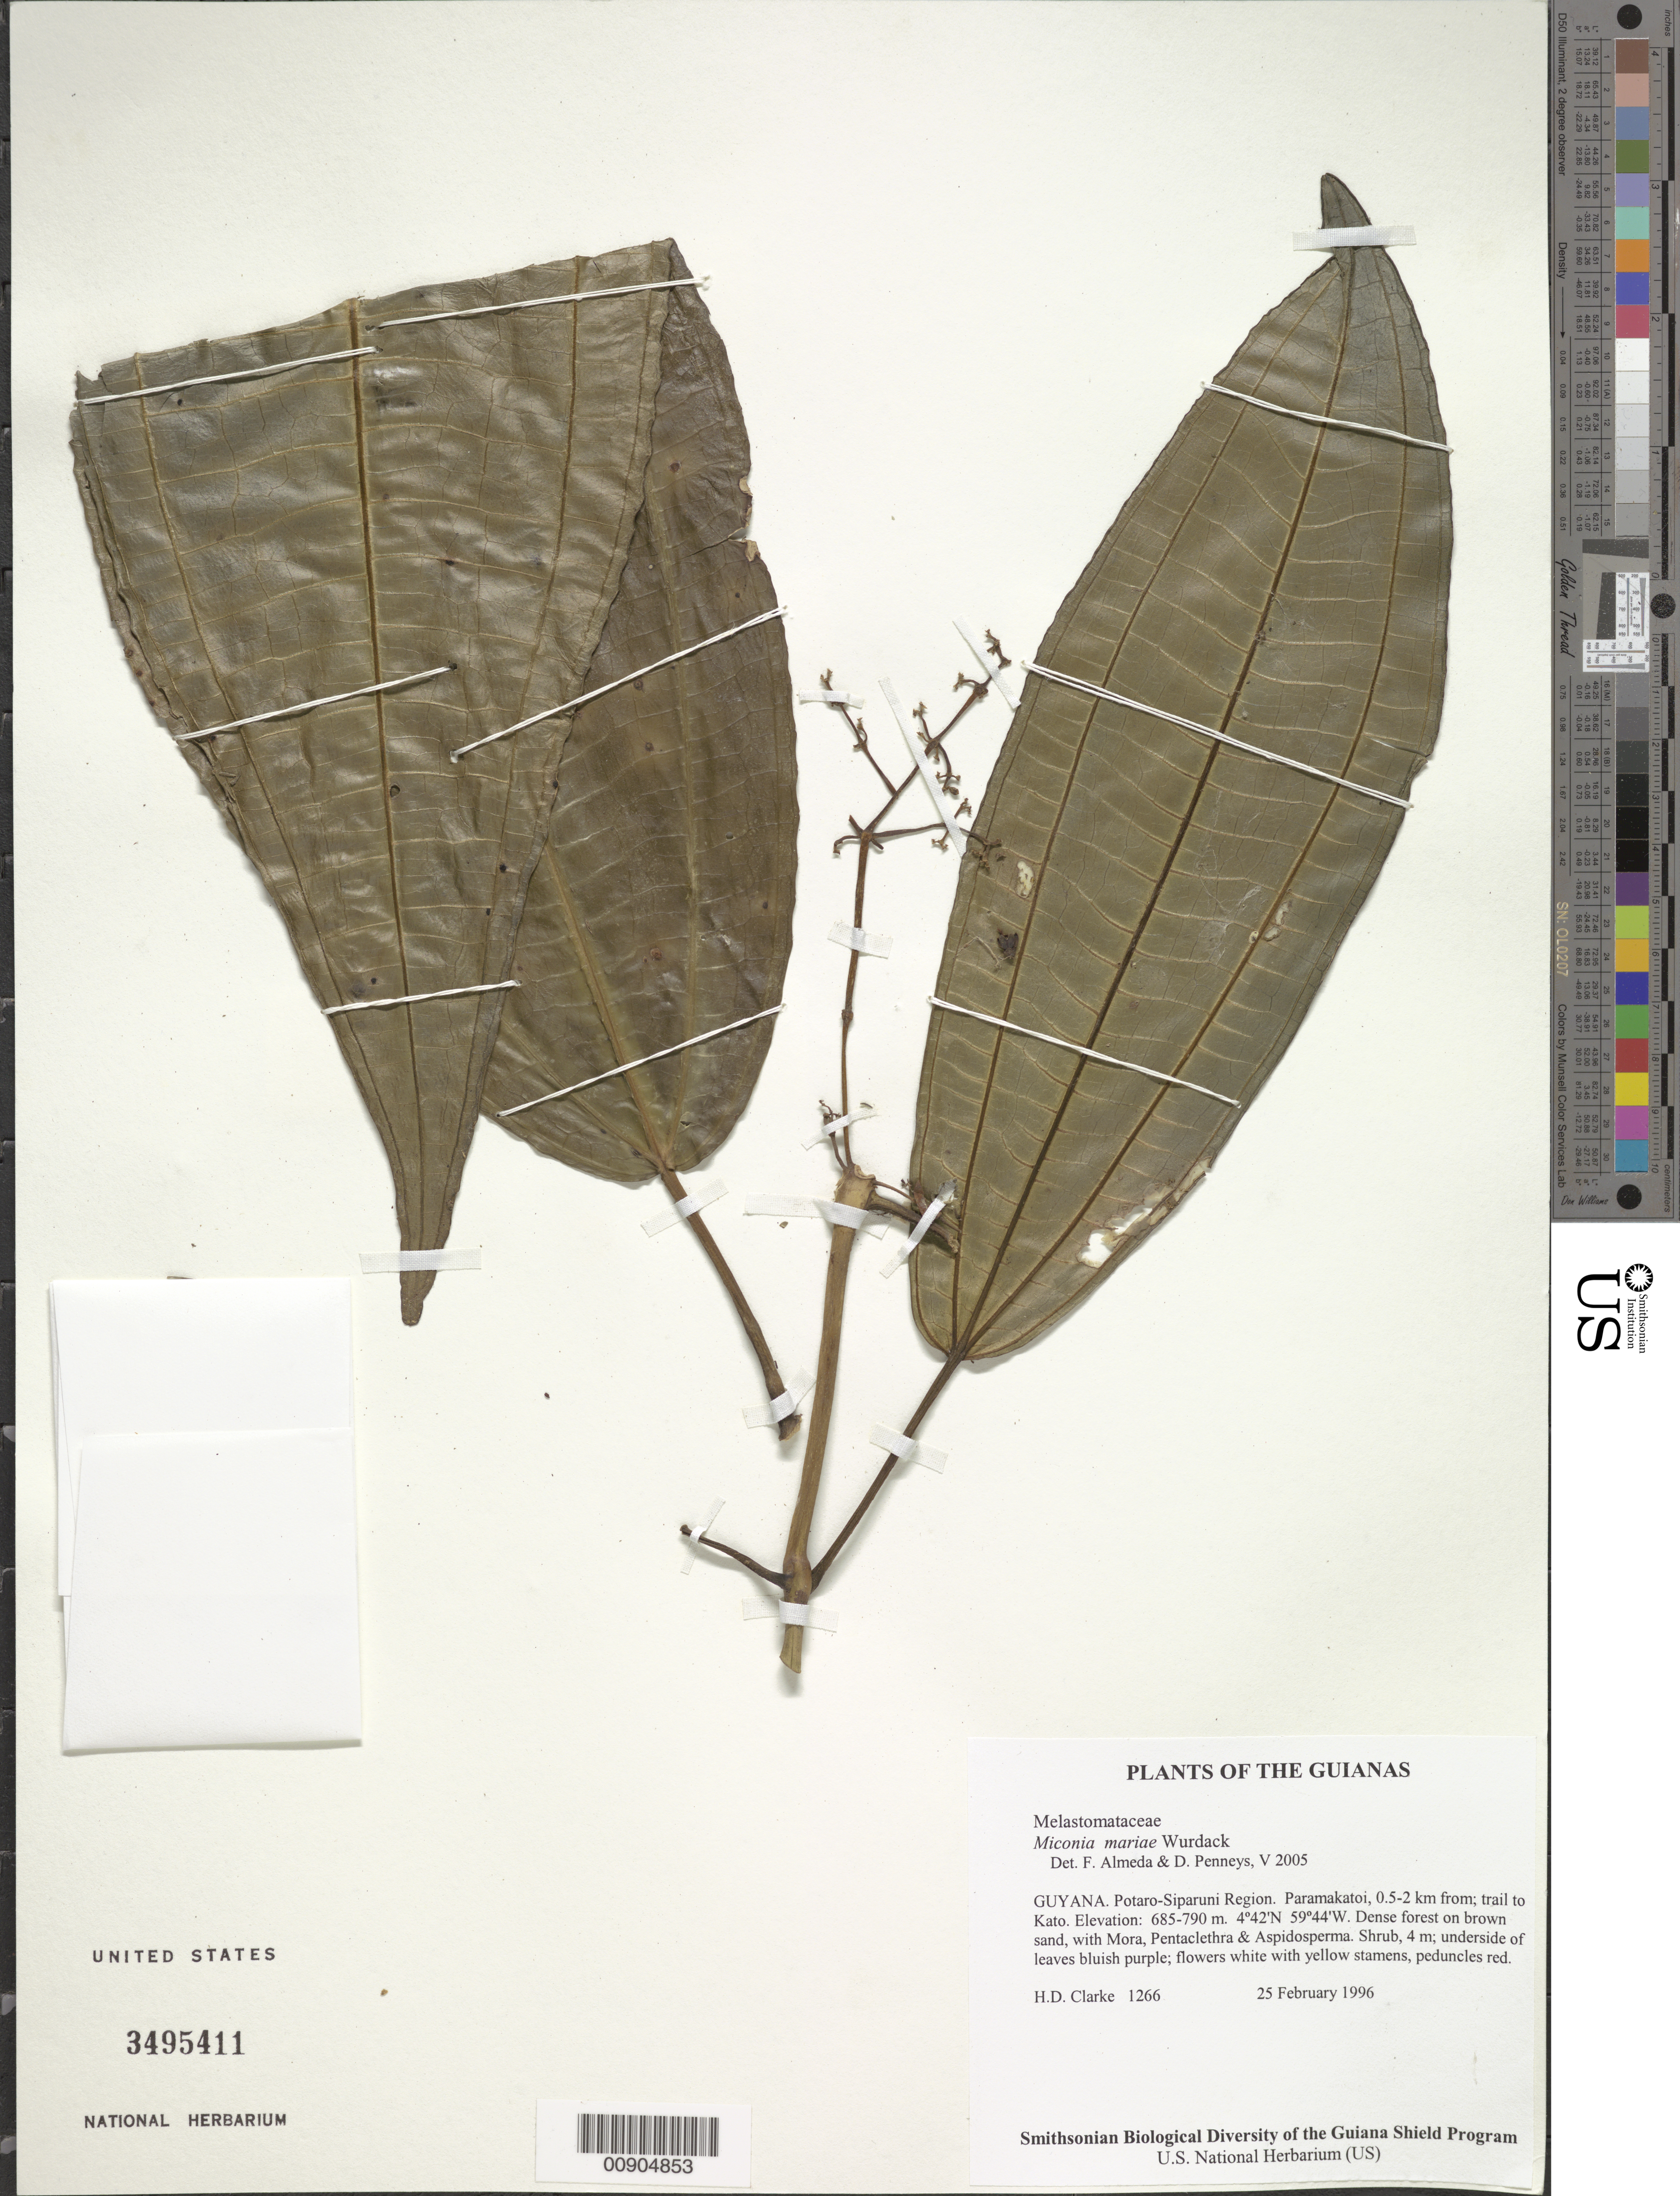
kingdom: Plantae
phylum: Tracheophyta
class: Magnoliopsida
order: Myrtales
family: Melastomataceae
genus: Miconia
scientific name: Miconia mariae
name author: Wurdack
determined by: Almeda, F.; Penneys, D. S.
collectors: H. D. Clarke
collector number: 1266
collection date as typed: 25 February 1996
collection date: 1996-02-25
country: Guyana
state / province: Potaro-Siparuni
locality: Paramakatoi, 0.5-2 km from; trail to Kato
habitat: Dense forest on brown sand, with Mora, Pentaclethra & Aspidosperma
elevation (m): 685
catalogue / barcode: US 3495411